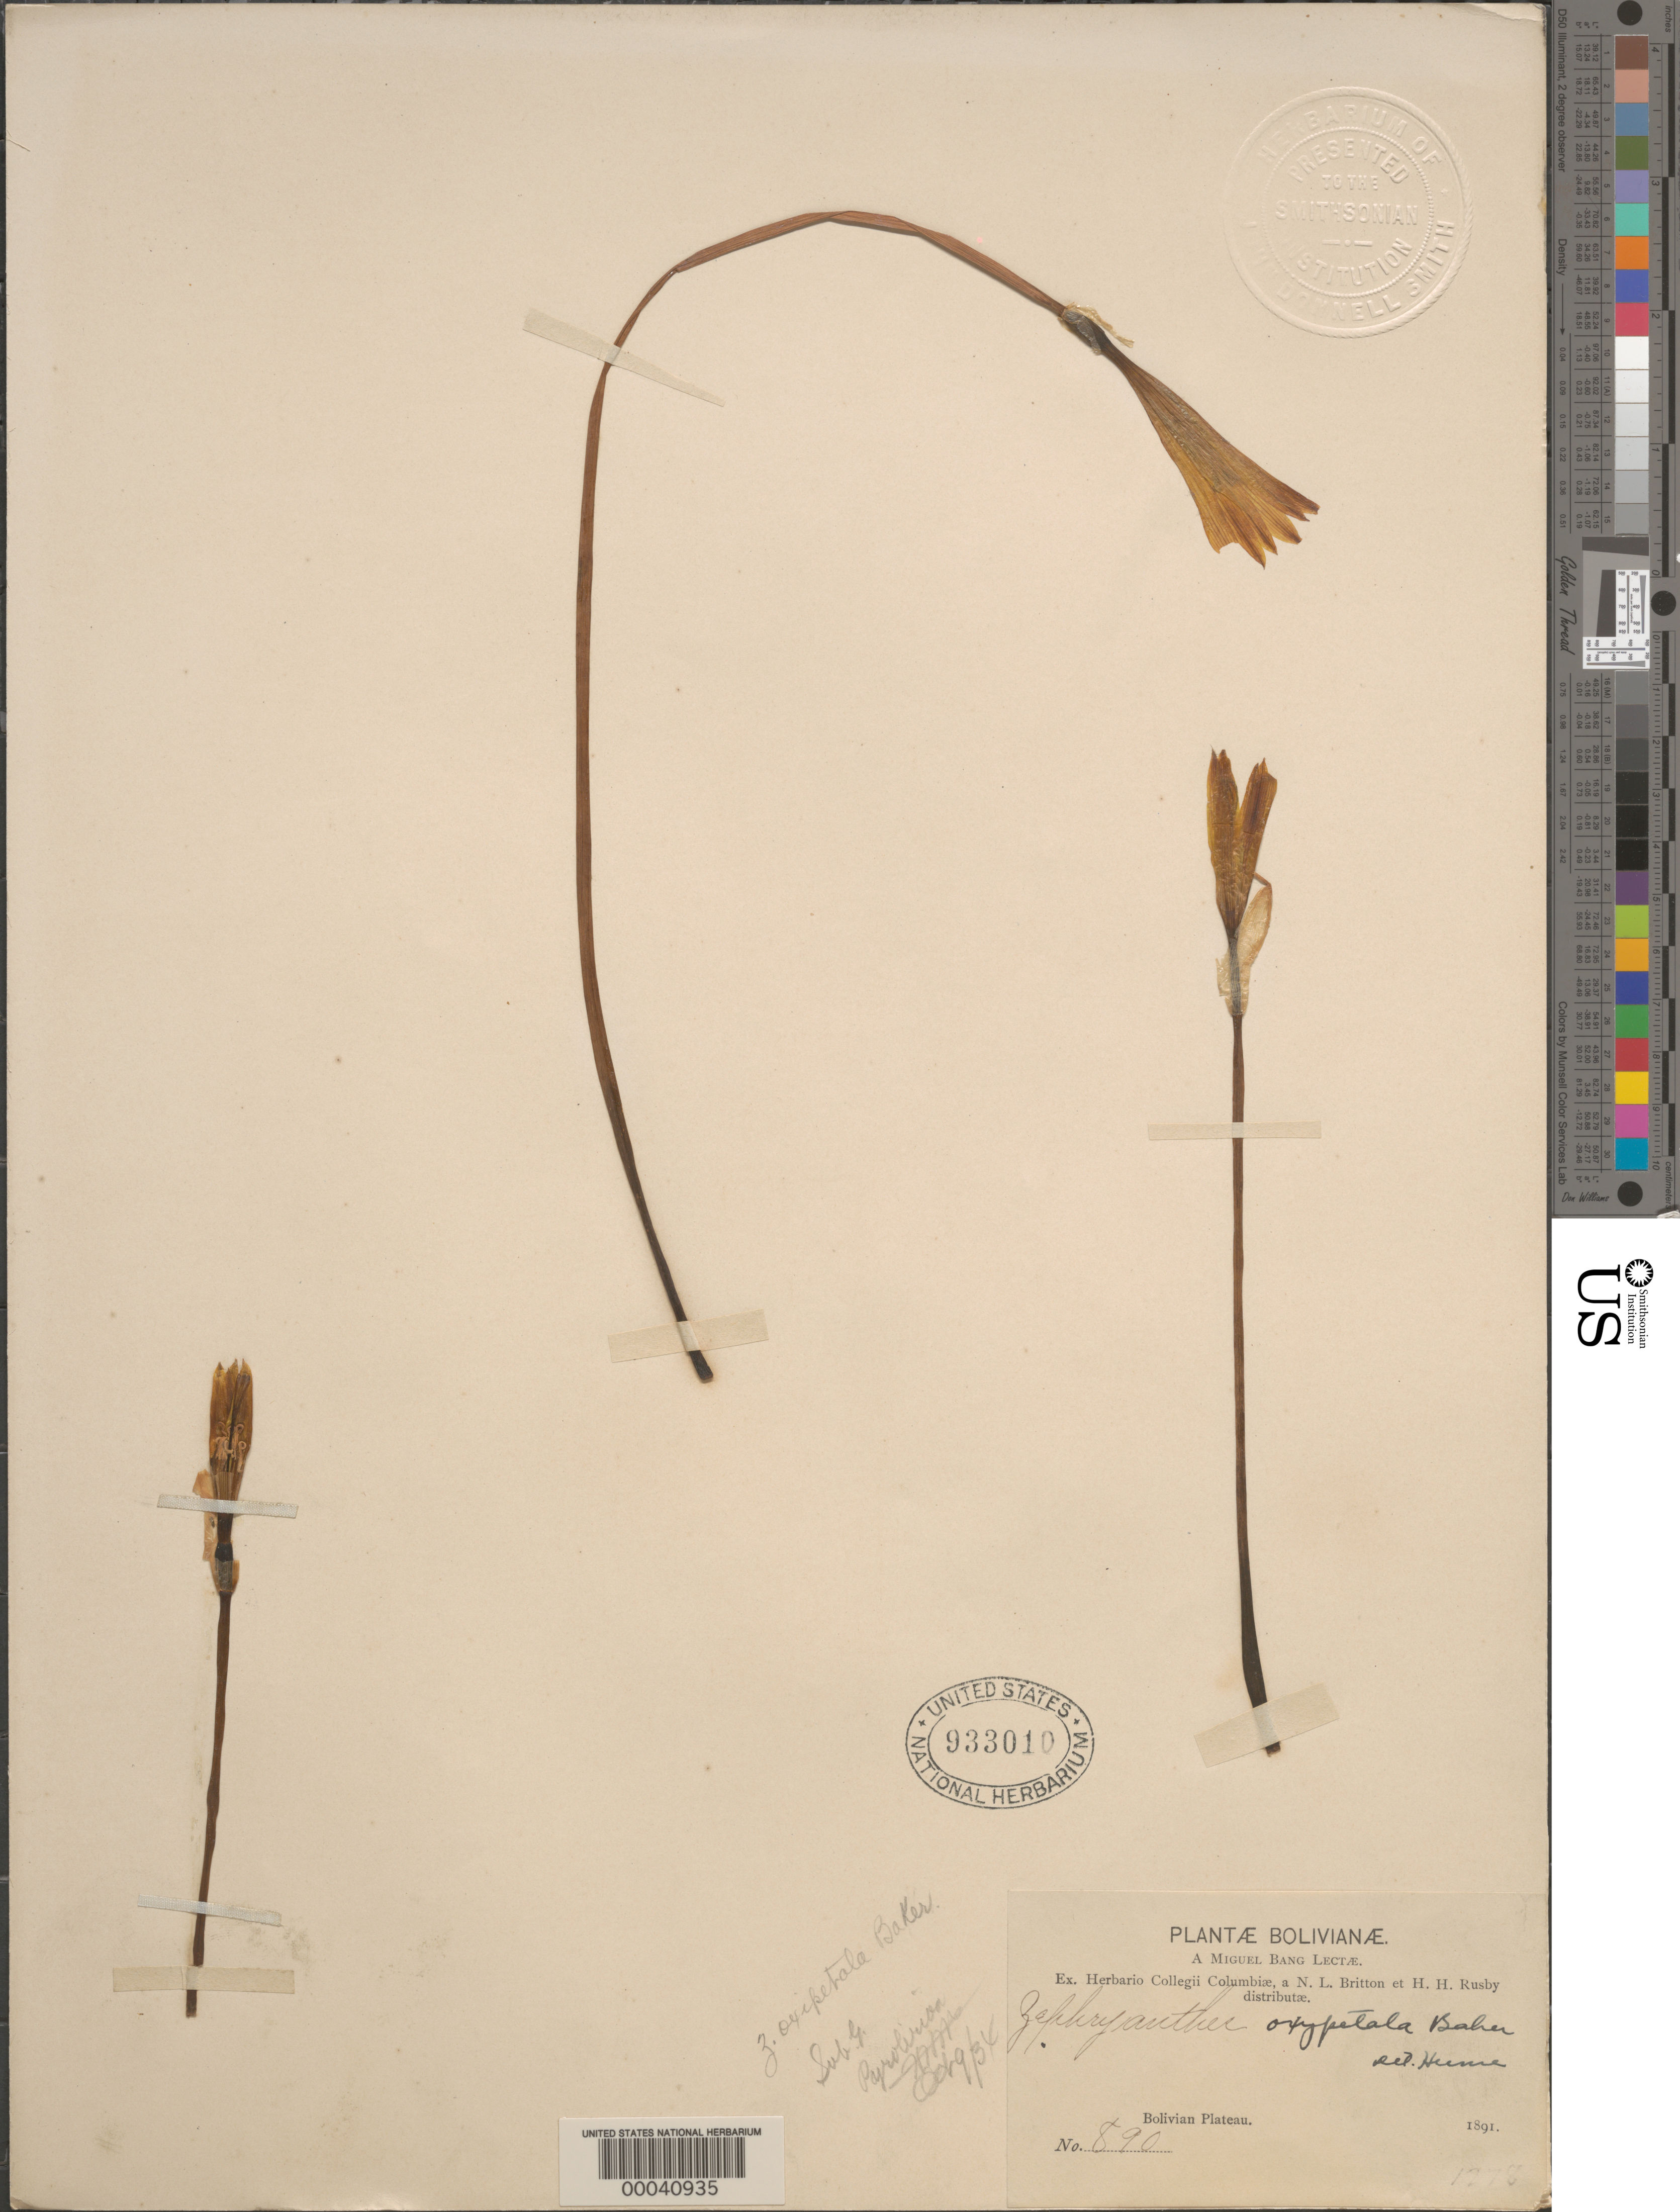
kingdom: Plantae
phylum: Tracheophyta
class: Liliopsida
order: Asparagales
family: Amaryllidaceae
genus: Zephyranthes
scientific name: Zephyranthes oxypetala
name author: Baker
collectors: M. Bang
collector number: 890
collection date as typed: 1891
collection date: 1891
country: Bolivia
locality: Bolivian Plateau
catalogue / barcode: US 933010